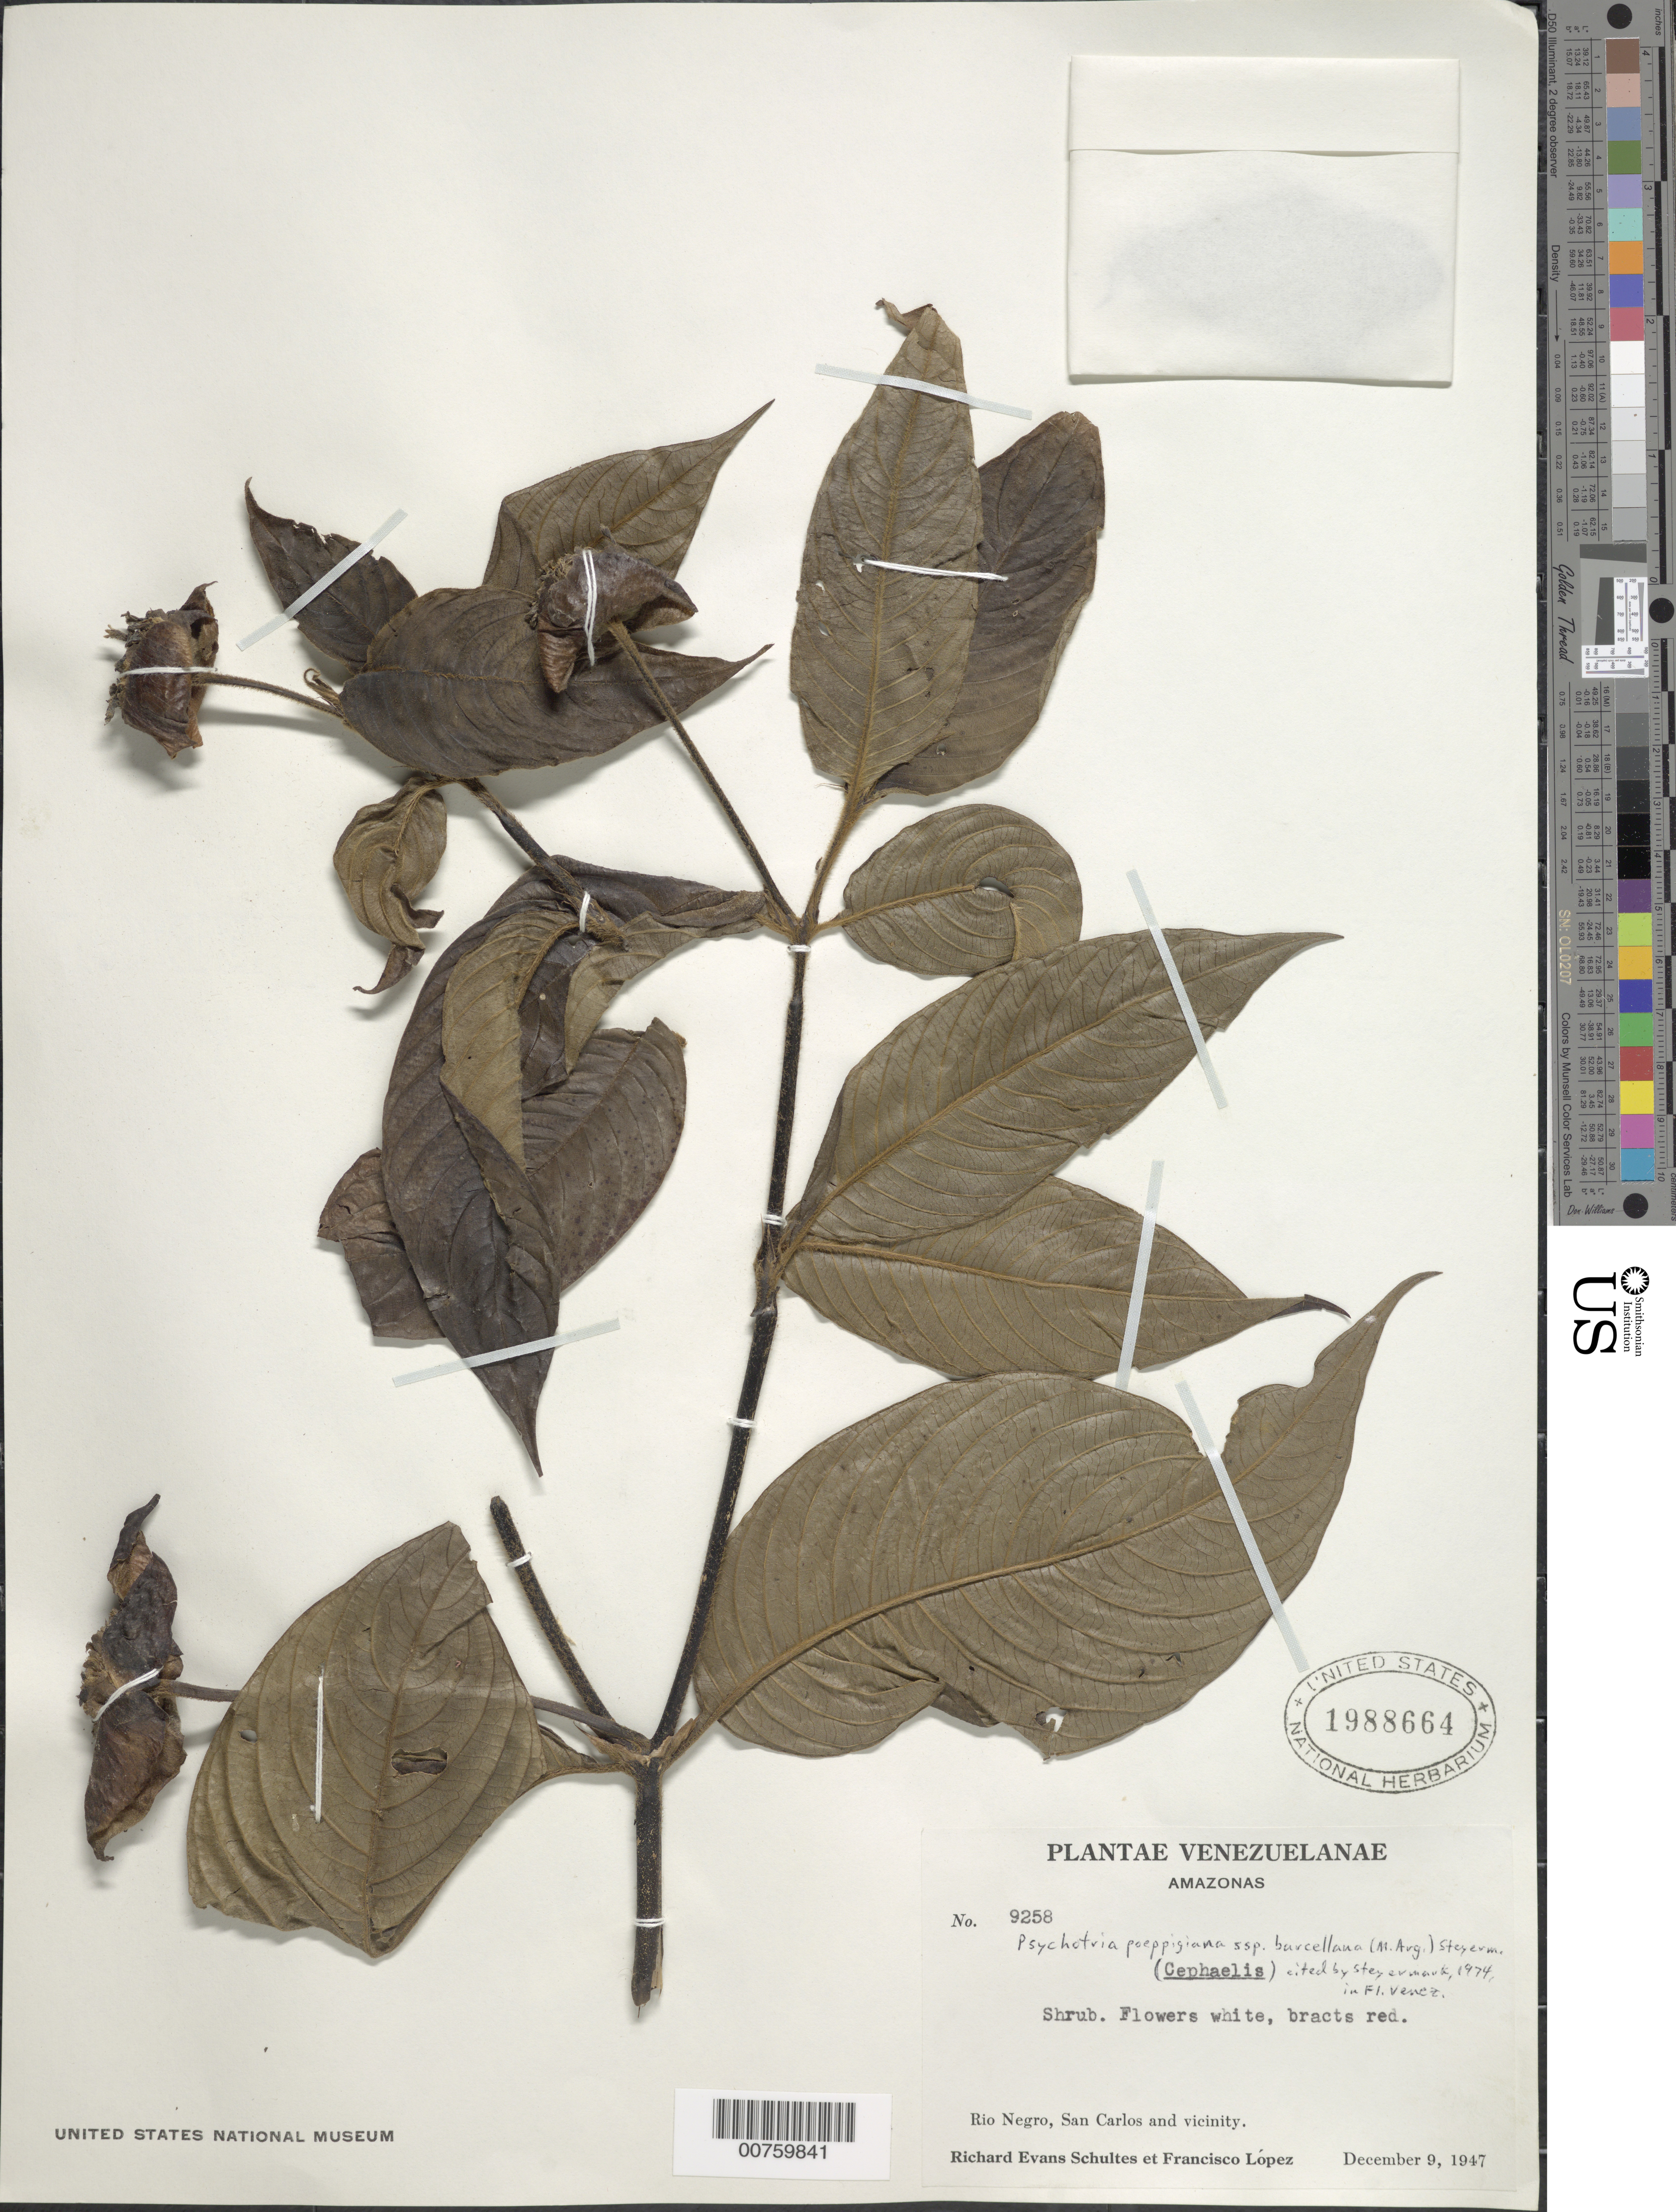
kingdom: Plantae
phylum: Tracheophyta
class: Magnoliopsida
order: Gentianales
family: Rubiaceae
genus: Psychotria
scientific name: Psychotria poeppigiana subsp. barcellana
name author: (Müll. Arg.) Steyerm.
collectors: R. E. Schultes & F. Lopéz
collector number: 9258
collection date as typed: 9-Dec-47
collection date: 1947-12-09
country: Venezuela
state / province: Amazonas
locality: San Carlos and vicinity, Río Negro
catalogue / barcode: US 1988664